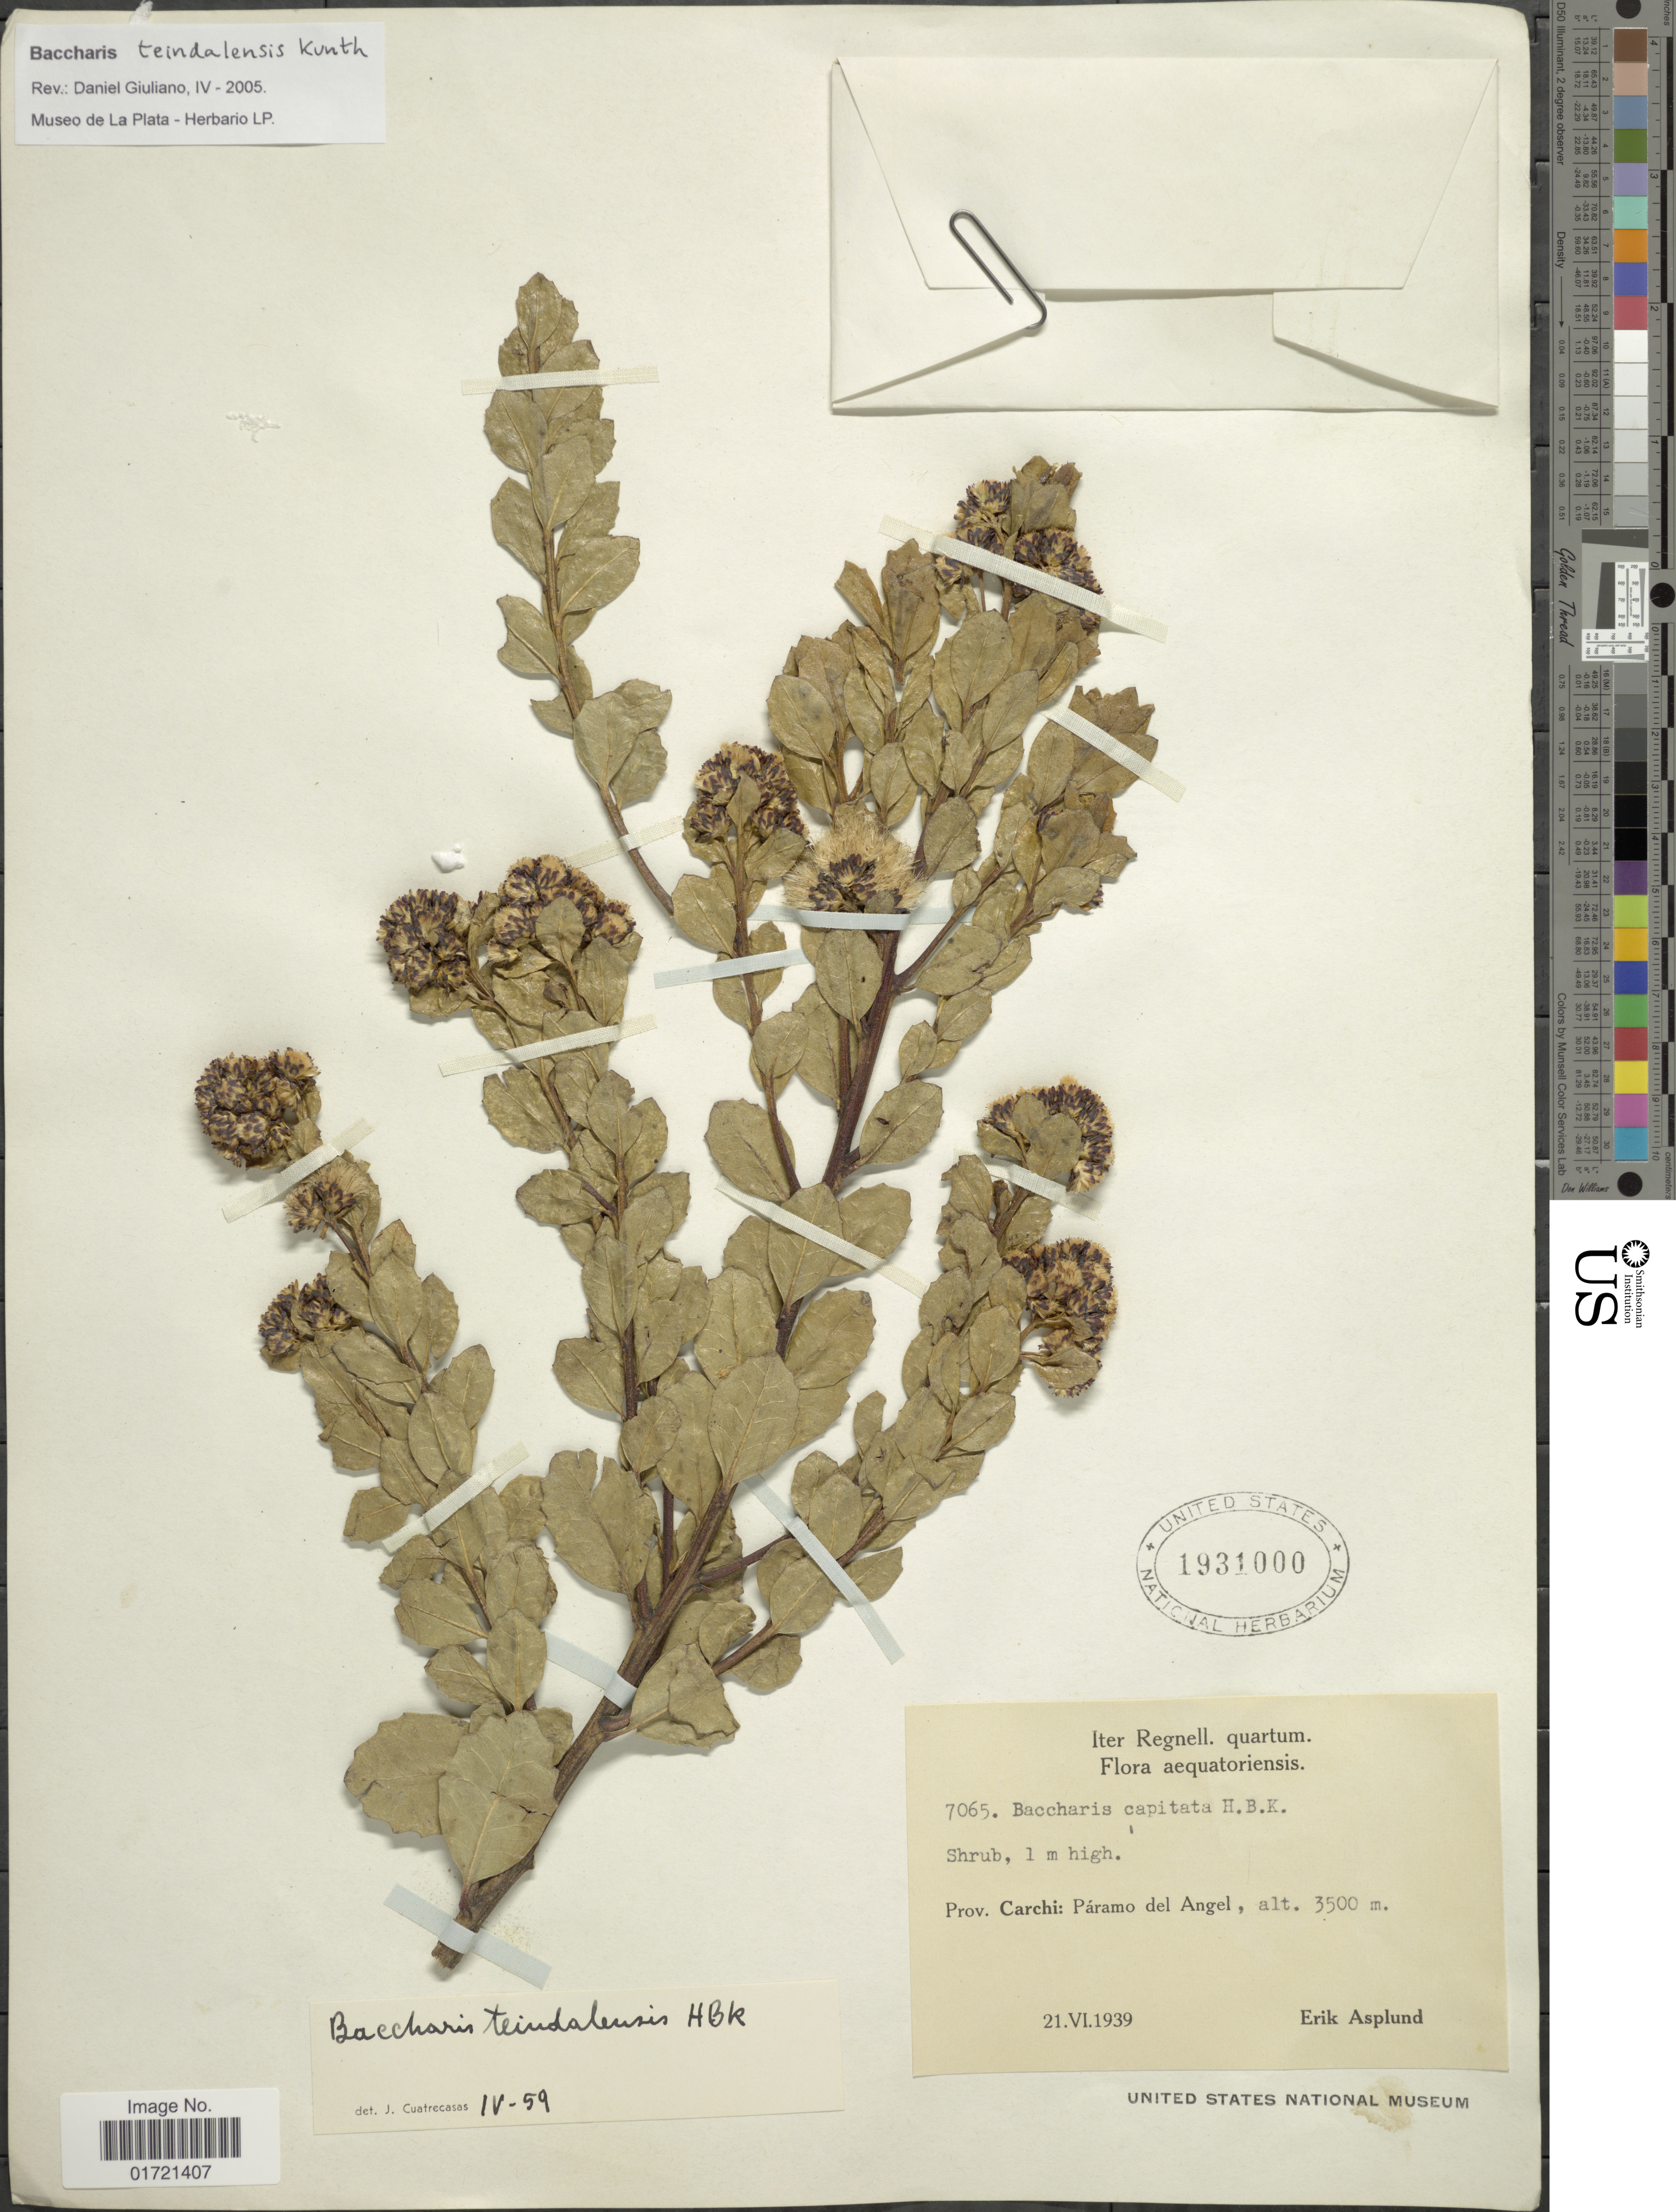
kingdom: Plantae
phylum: Tracheophyta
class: Magnoliopsida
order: Asterales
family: Asteraceae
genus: Baccharis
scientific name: Baccharis teindalensis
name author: Kunth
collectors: E. Asplund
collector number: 7065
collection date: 1939-06-21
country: Ecuador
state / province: Carchi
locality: Prov. Carchi:l Páramo del Angel.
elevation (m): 3500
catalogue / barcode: US 1931000